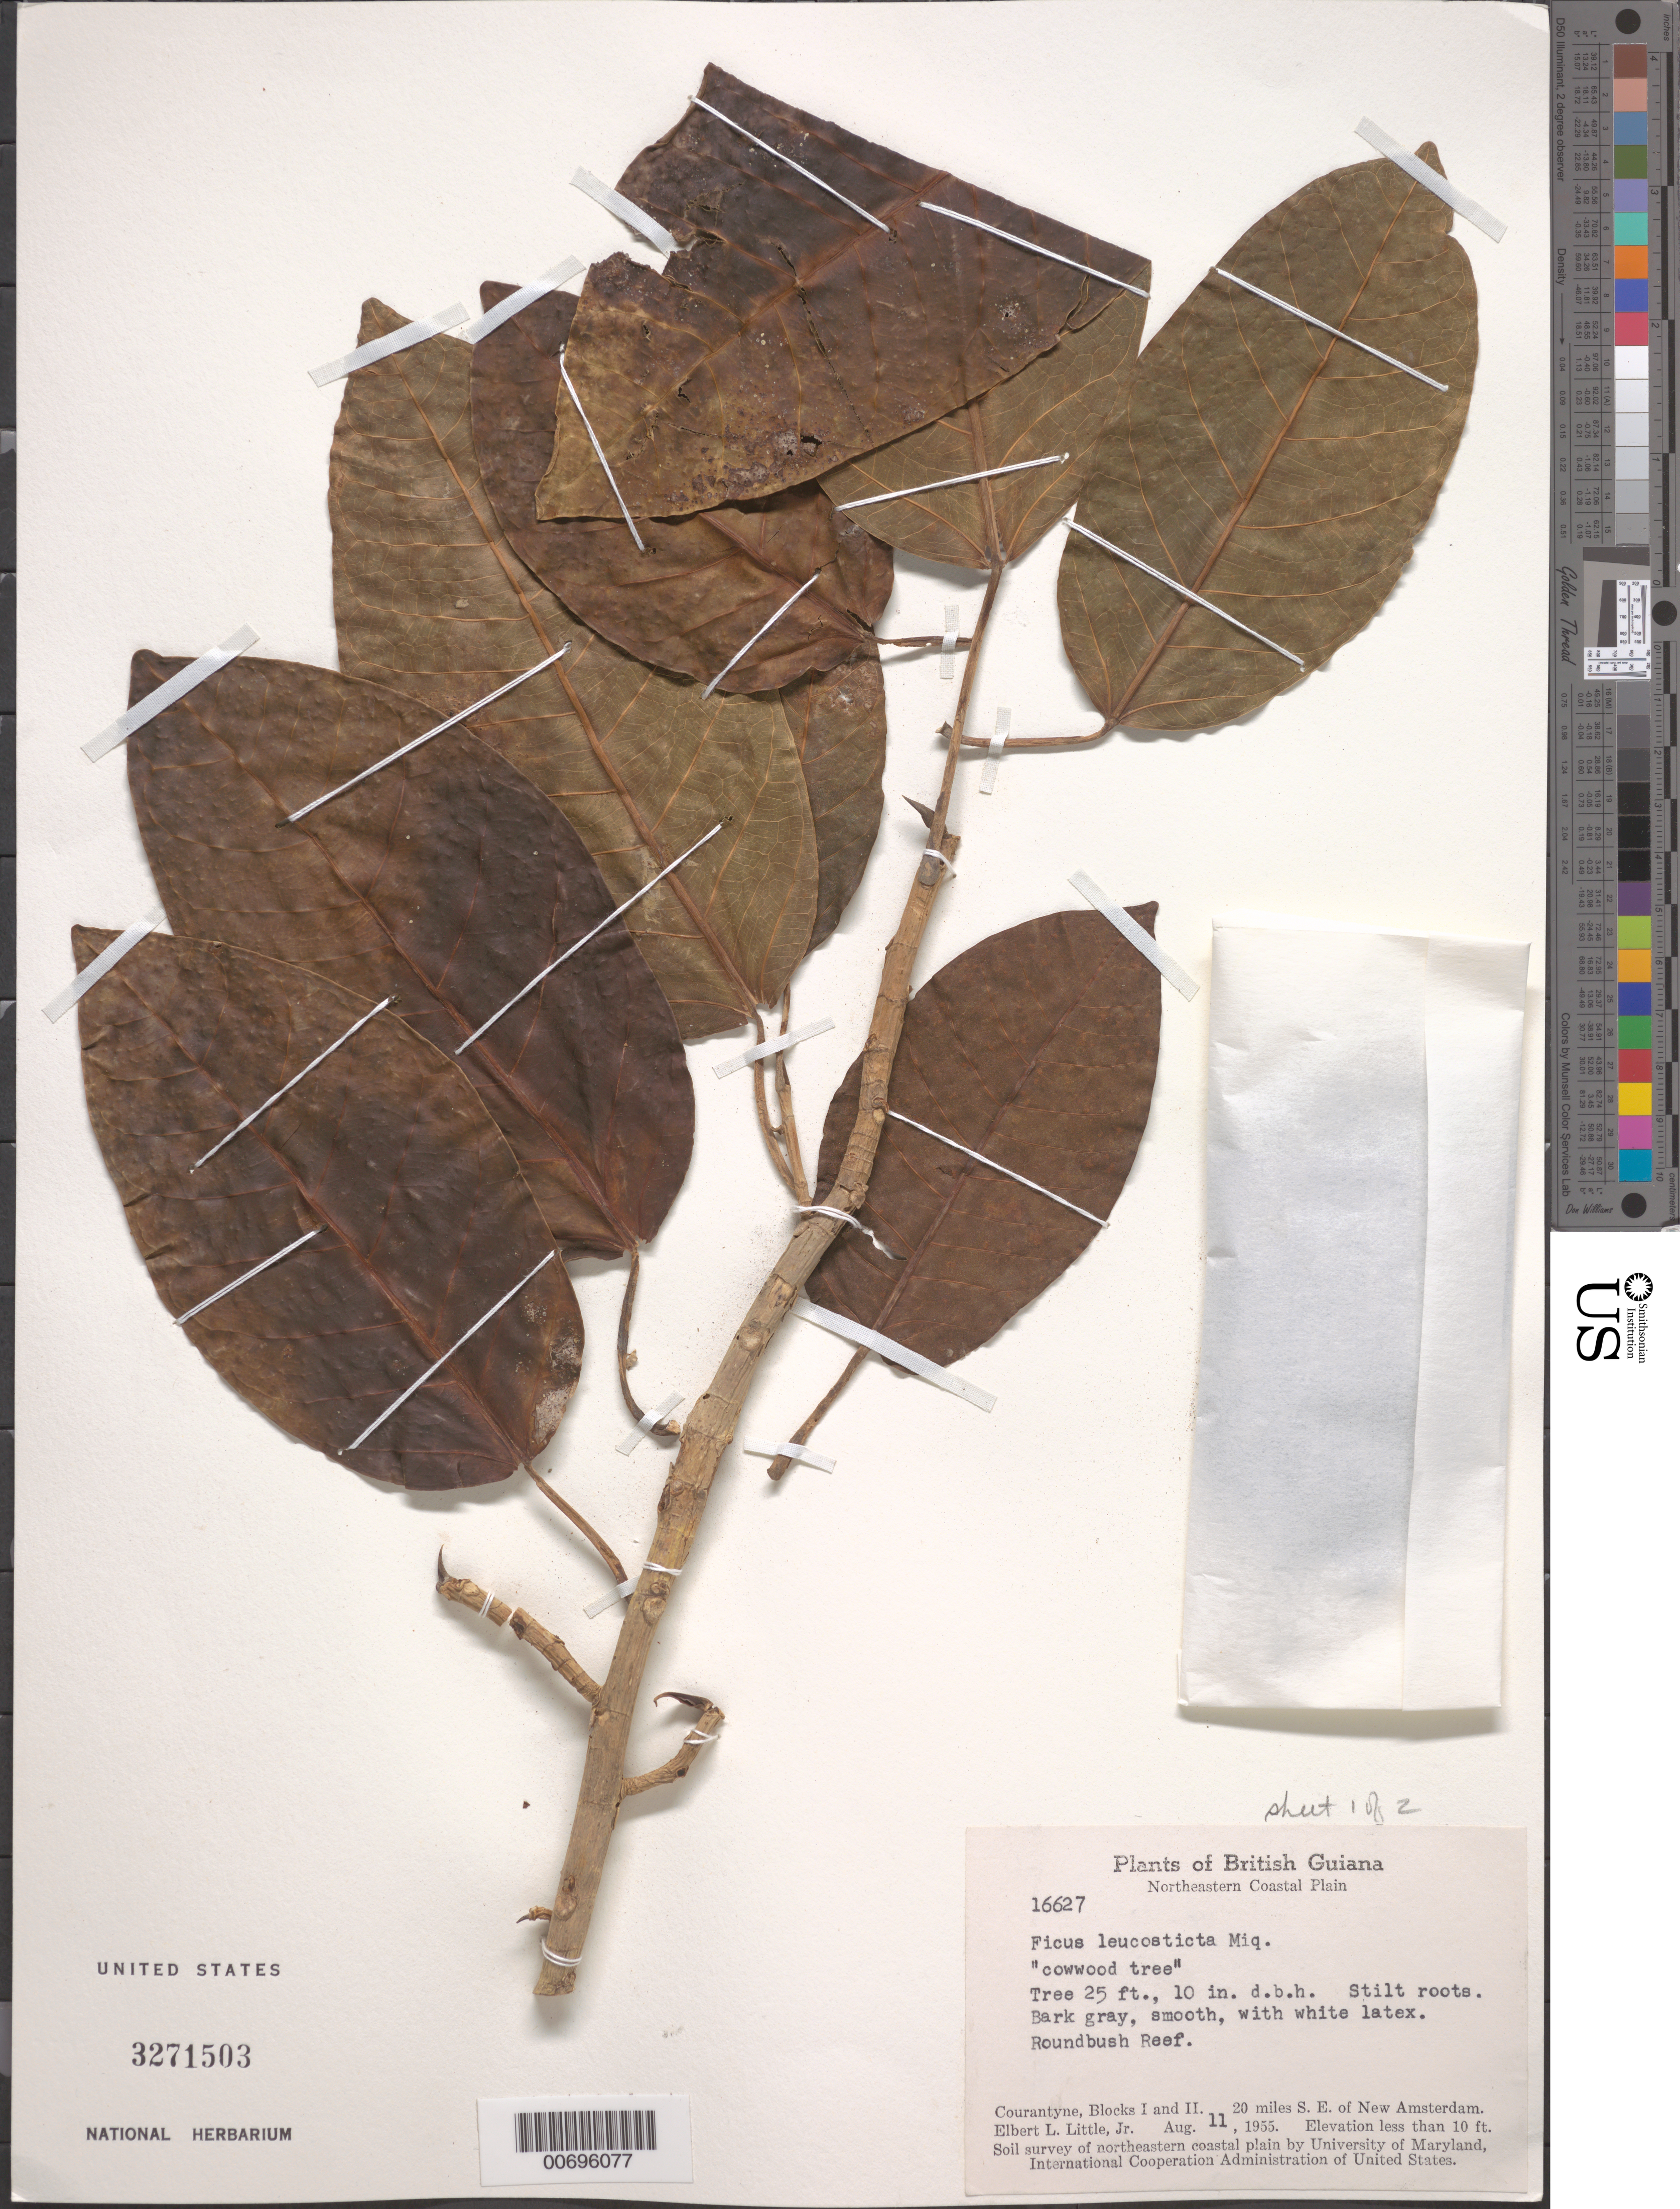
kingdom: Plantae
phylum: Tracheophyta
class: Magnoliopsida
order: Rosales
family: Moraceae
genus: Ficus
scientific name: Ficus leucosticta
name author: Miq.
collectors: E. L. Little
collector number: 16627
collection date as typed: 11-Aug-55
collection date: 1955-08-11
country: Guyana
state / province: E. Berbice-Corentyne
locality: Courantyne, Blocks I & II. 20 mi. SE of New Amsterdam, Roundbush Reef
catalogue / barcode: US 3271503